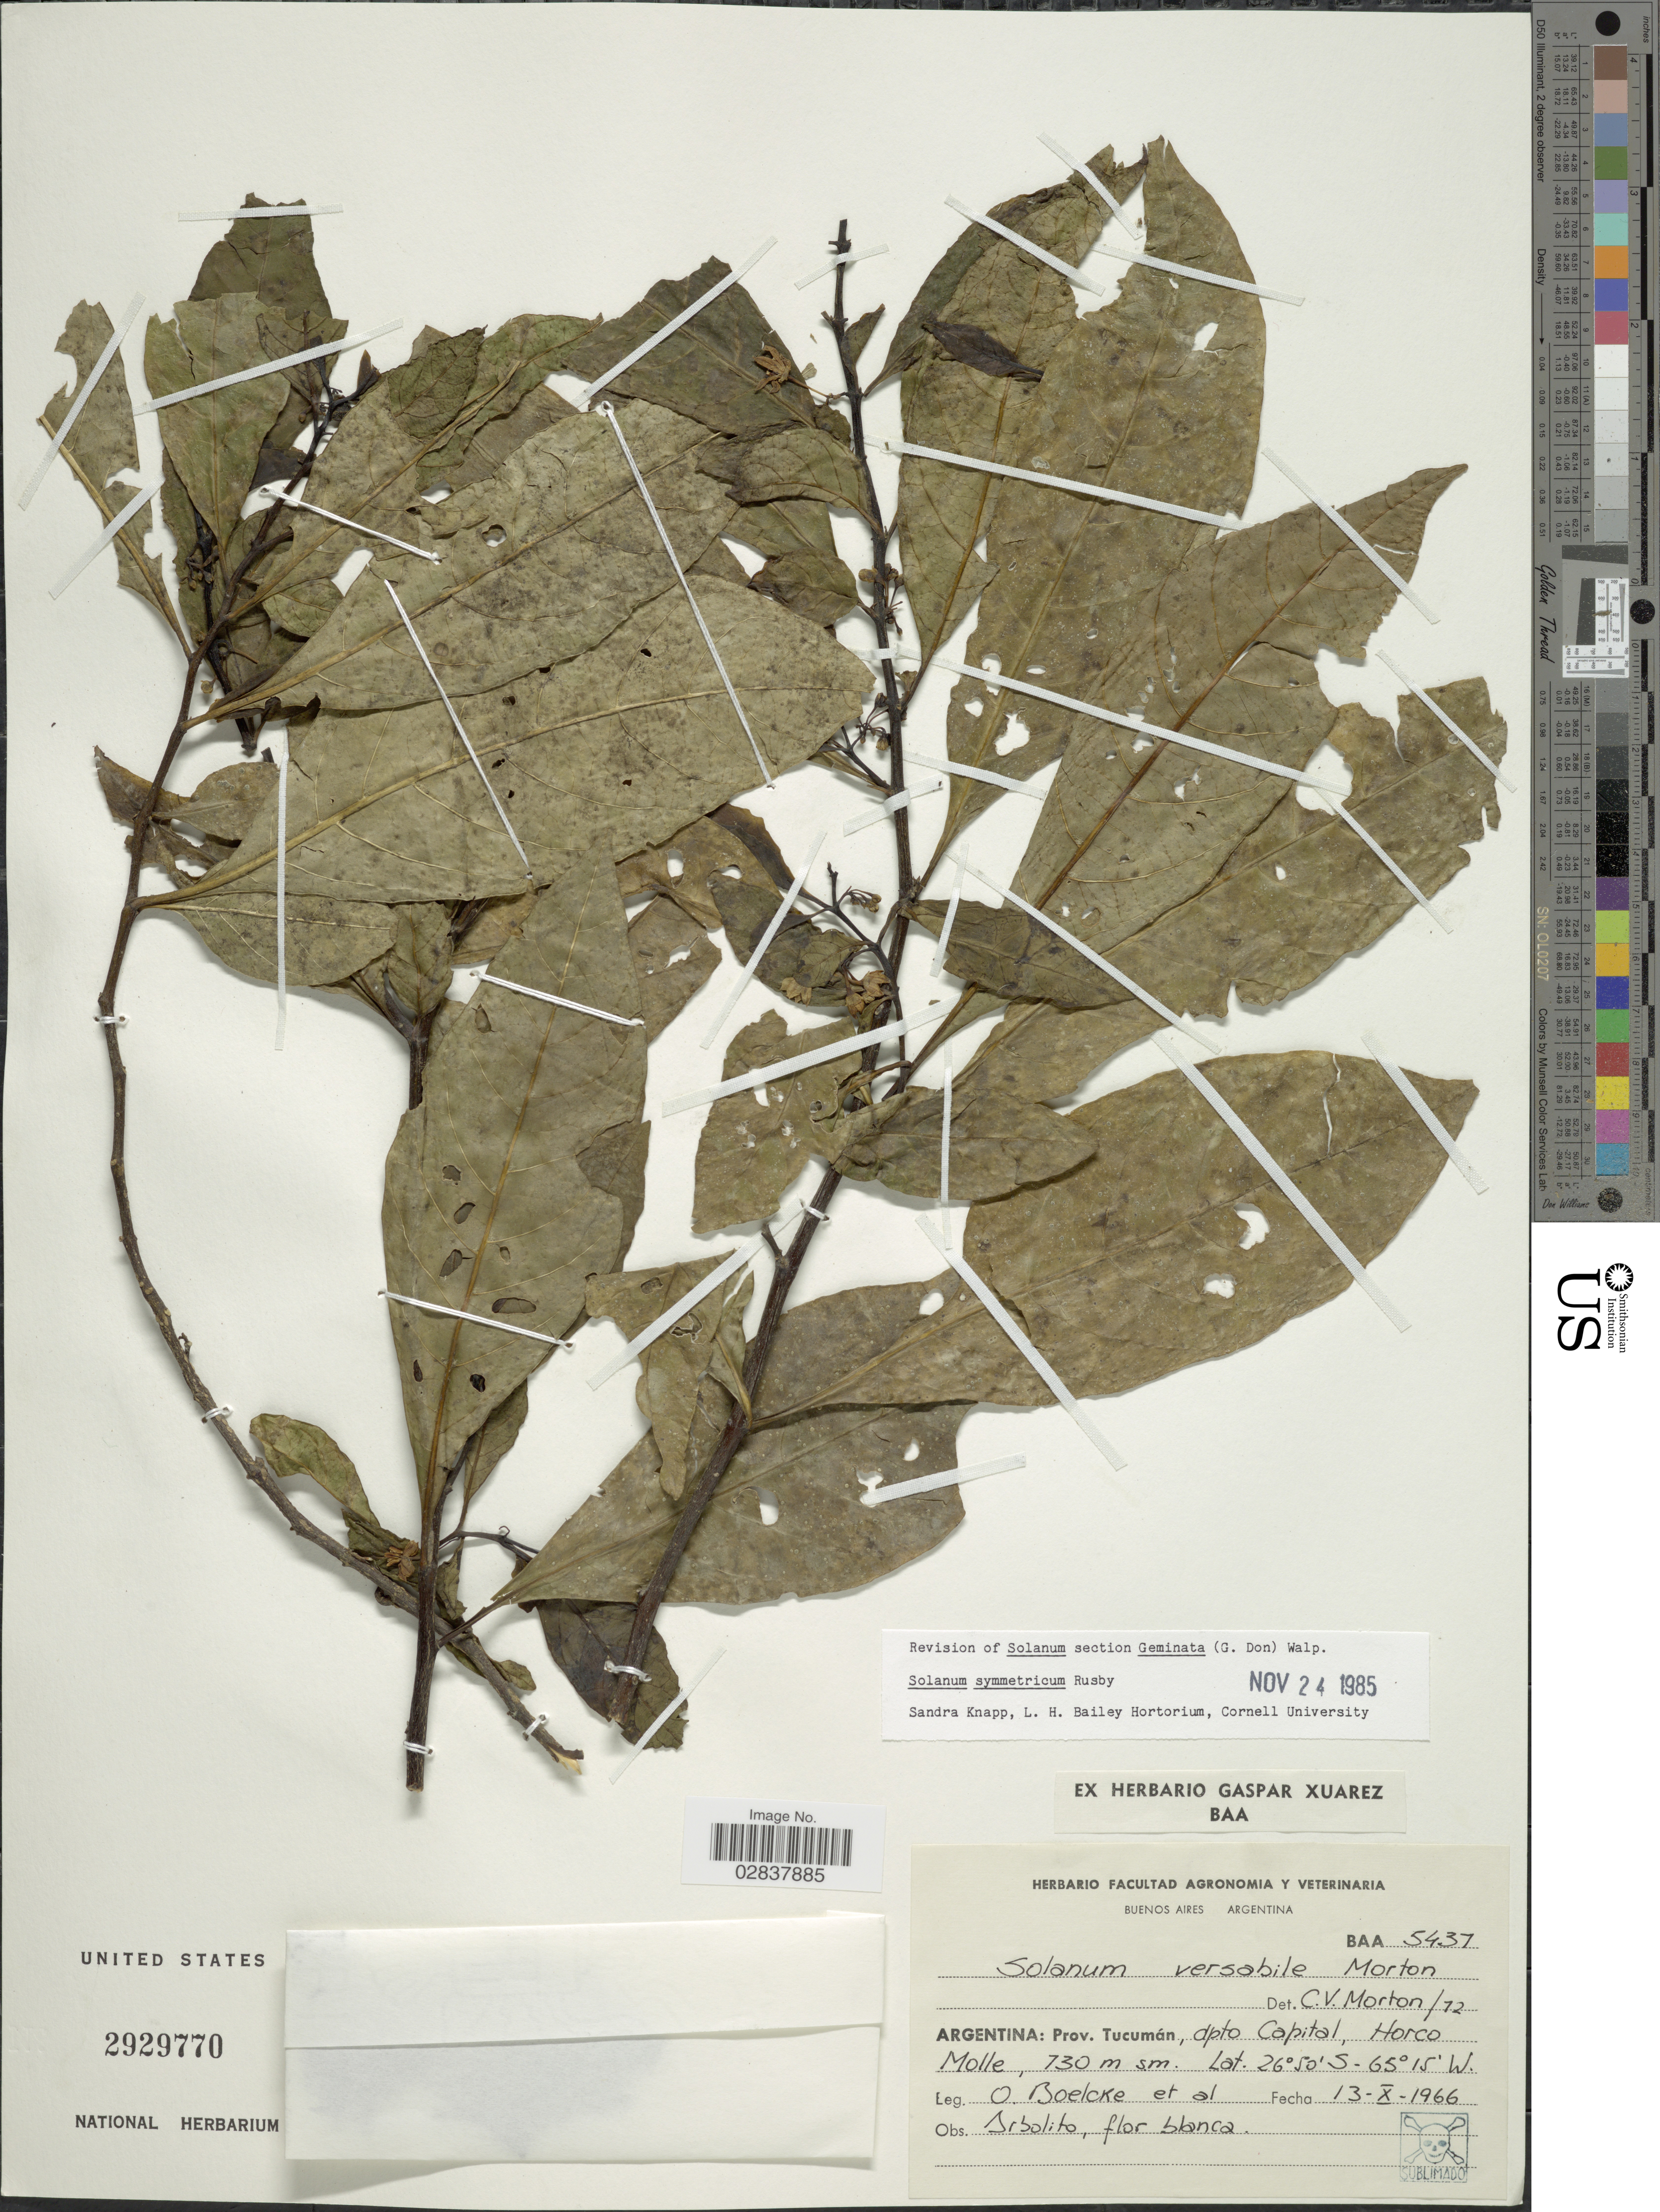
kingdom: Plantae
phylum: Tracheophyta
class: Magnoliopsida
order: Solanales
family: Solanaceae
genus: Solanum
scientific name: Solanum symmetricum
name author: Rusby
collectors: O. Boelcke & et al.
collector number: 5437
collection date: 1966-10-13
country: Argentina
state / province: Tucuman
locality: Dpto Capital, Horco Molle.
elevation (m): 730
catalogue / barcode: US 2929770